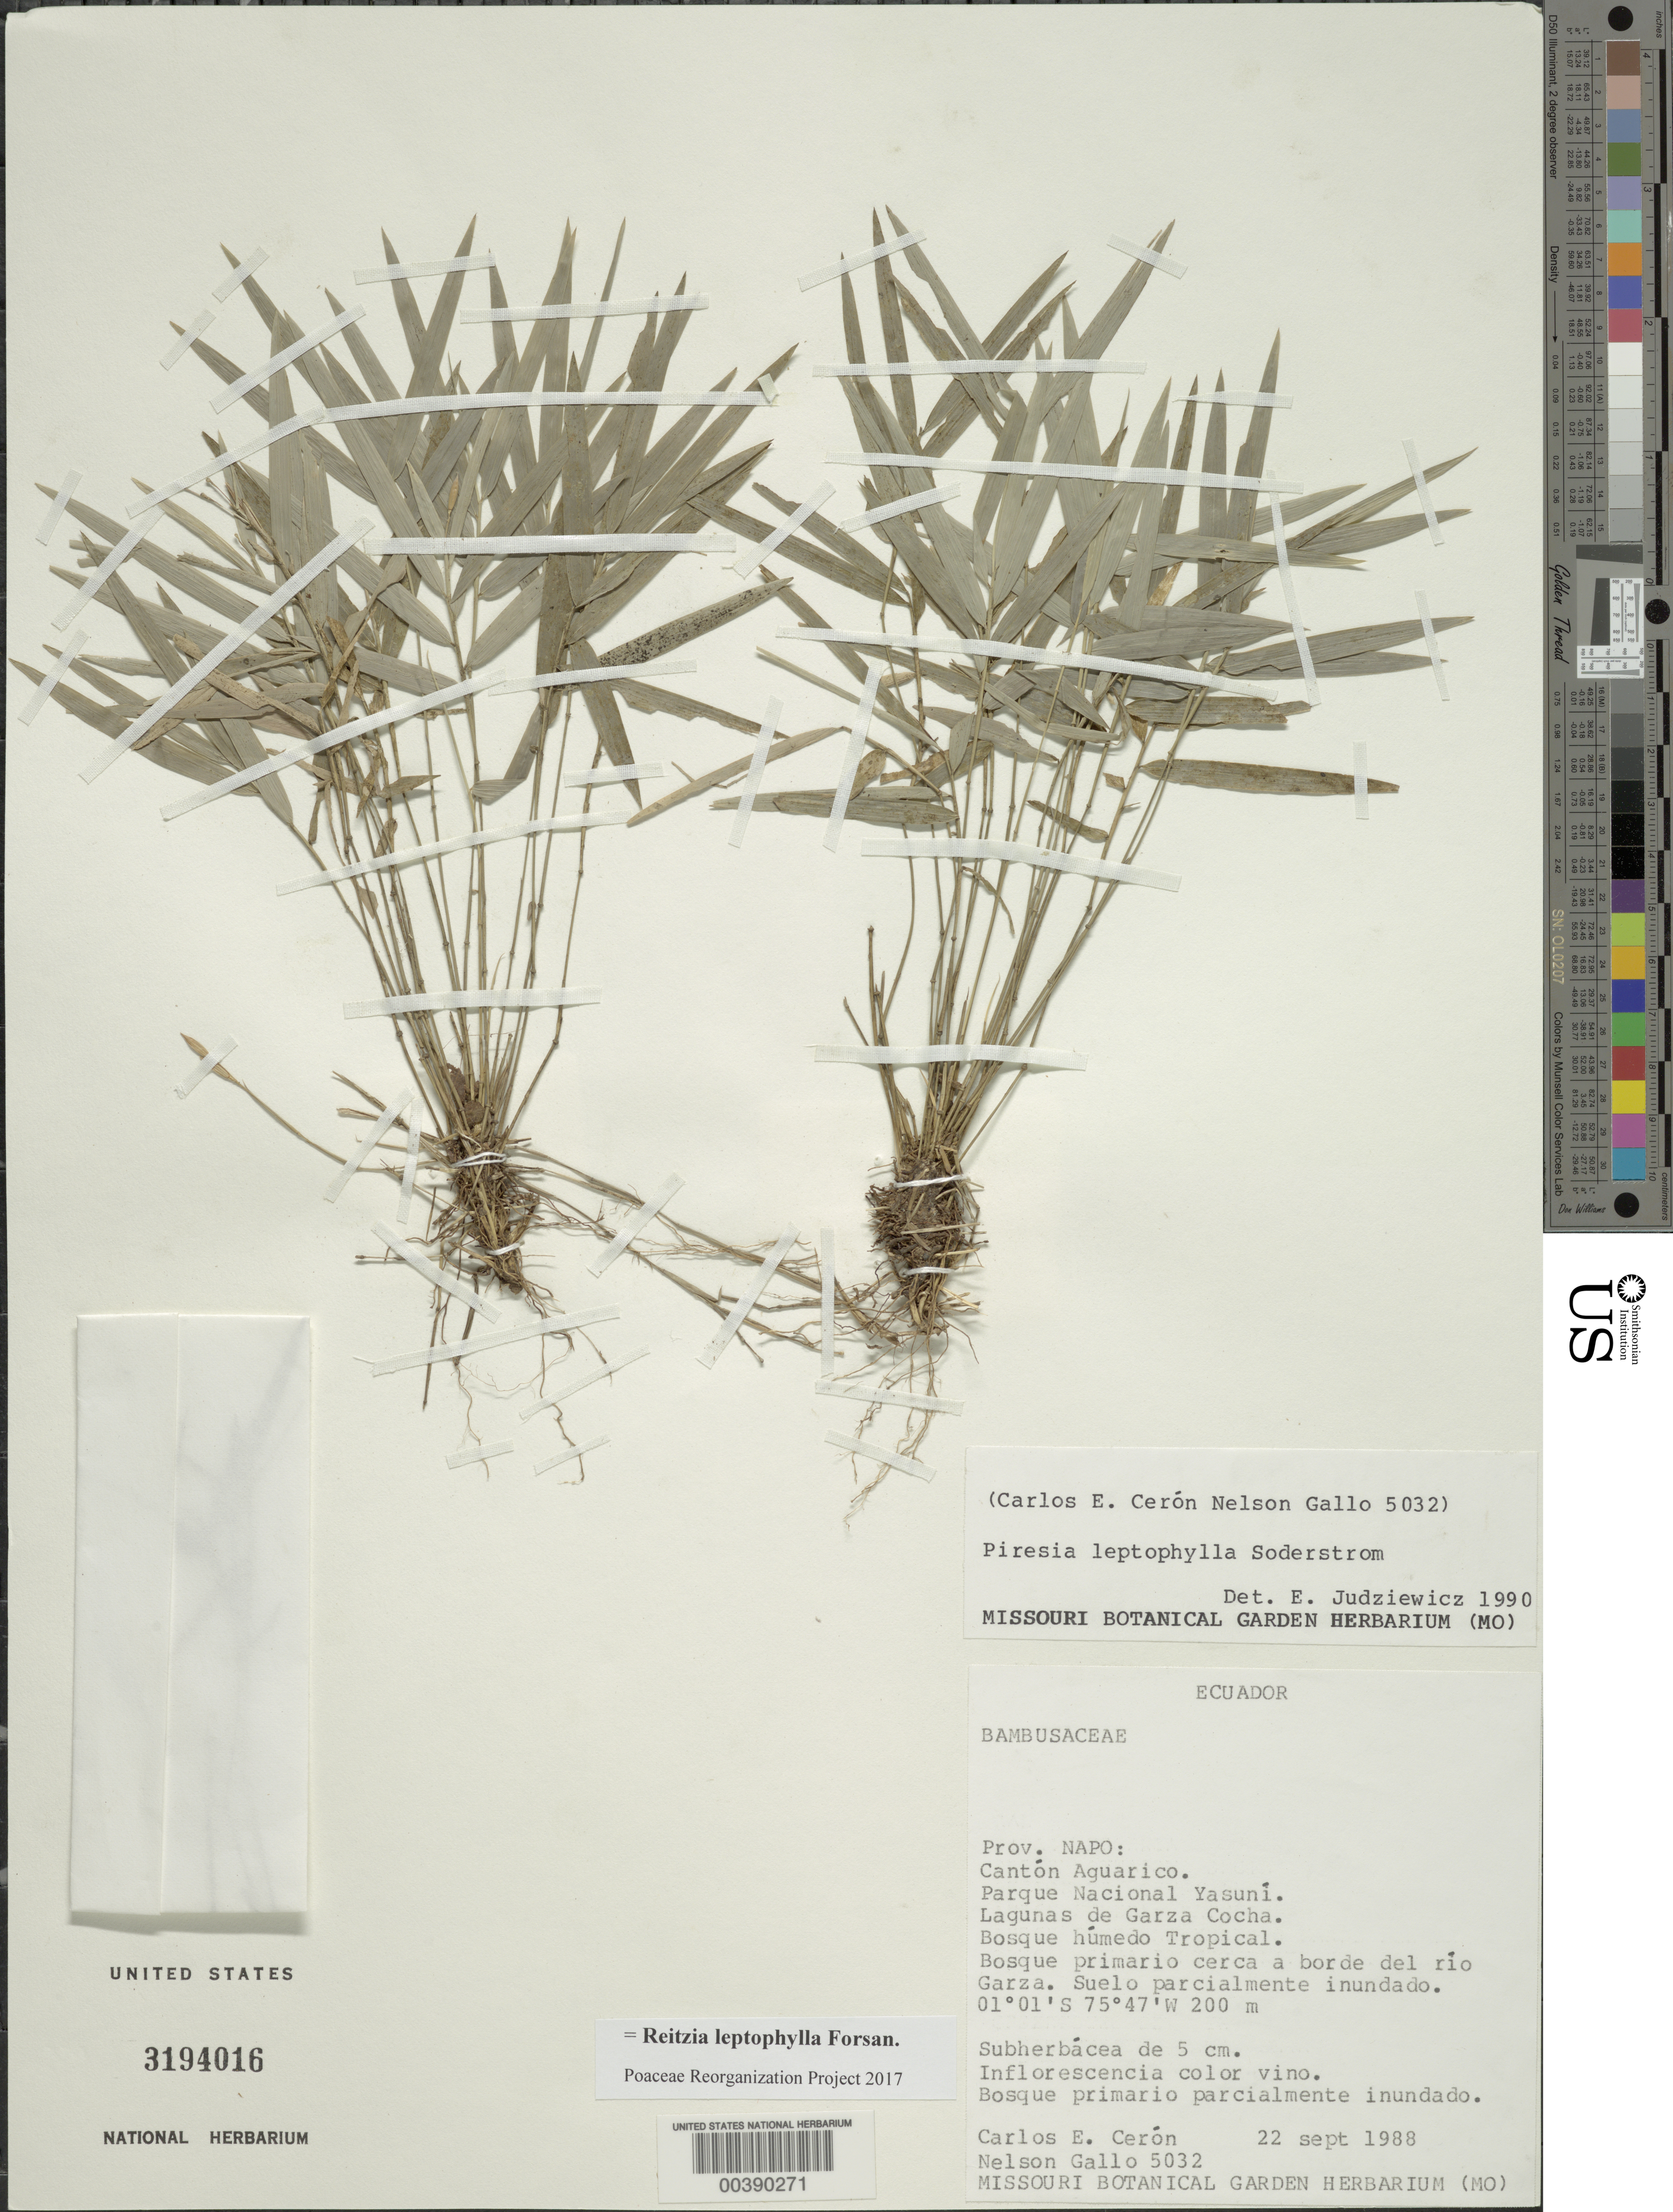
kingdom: Plantae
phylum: Tracheophyta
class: Liliopsida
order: Poales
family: Poaceae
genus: Reitzia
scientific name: Reitzia leptophylla ined. 2019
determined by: Poaceae Reorganization Project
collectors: C. E. Cerón M. & N. Gallo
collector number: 5032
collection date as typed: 22 Sep 1988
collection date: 1988-09-22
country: Ecuador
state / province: Napo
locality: Parque Nacional yasuni; Lagunas de garza cocha; borde del Rio garza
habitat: Bosque primario cerca a borde del rio; suelo parcialmente inundado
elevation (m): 200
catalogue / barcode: US 3194016